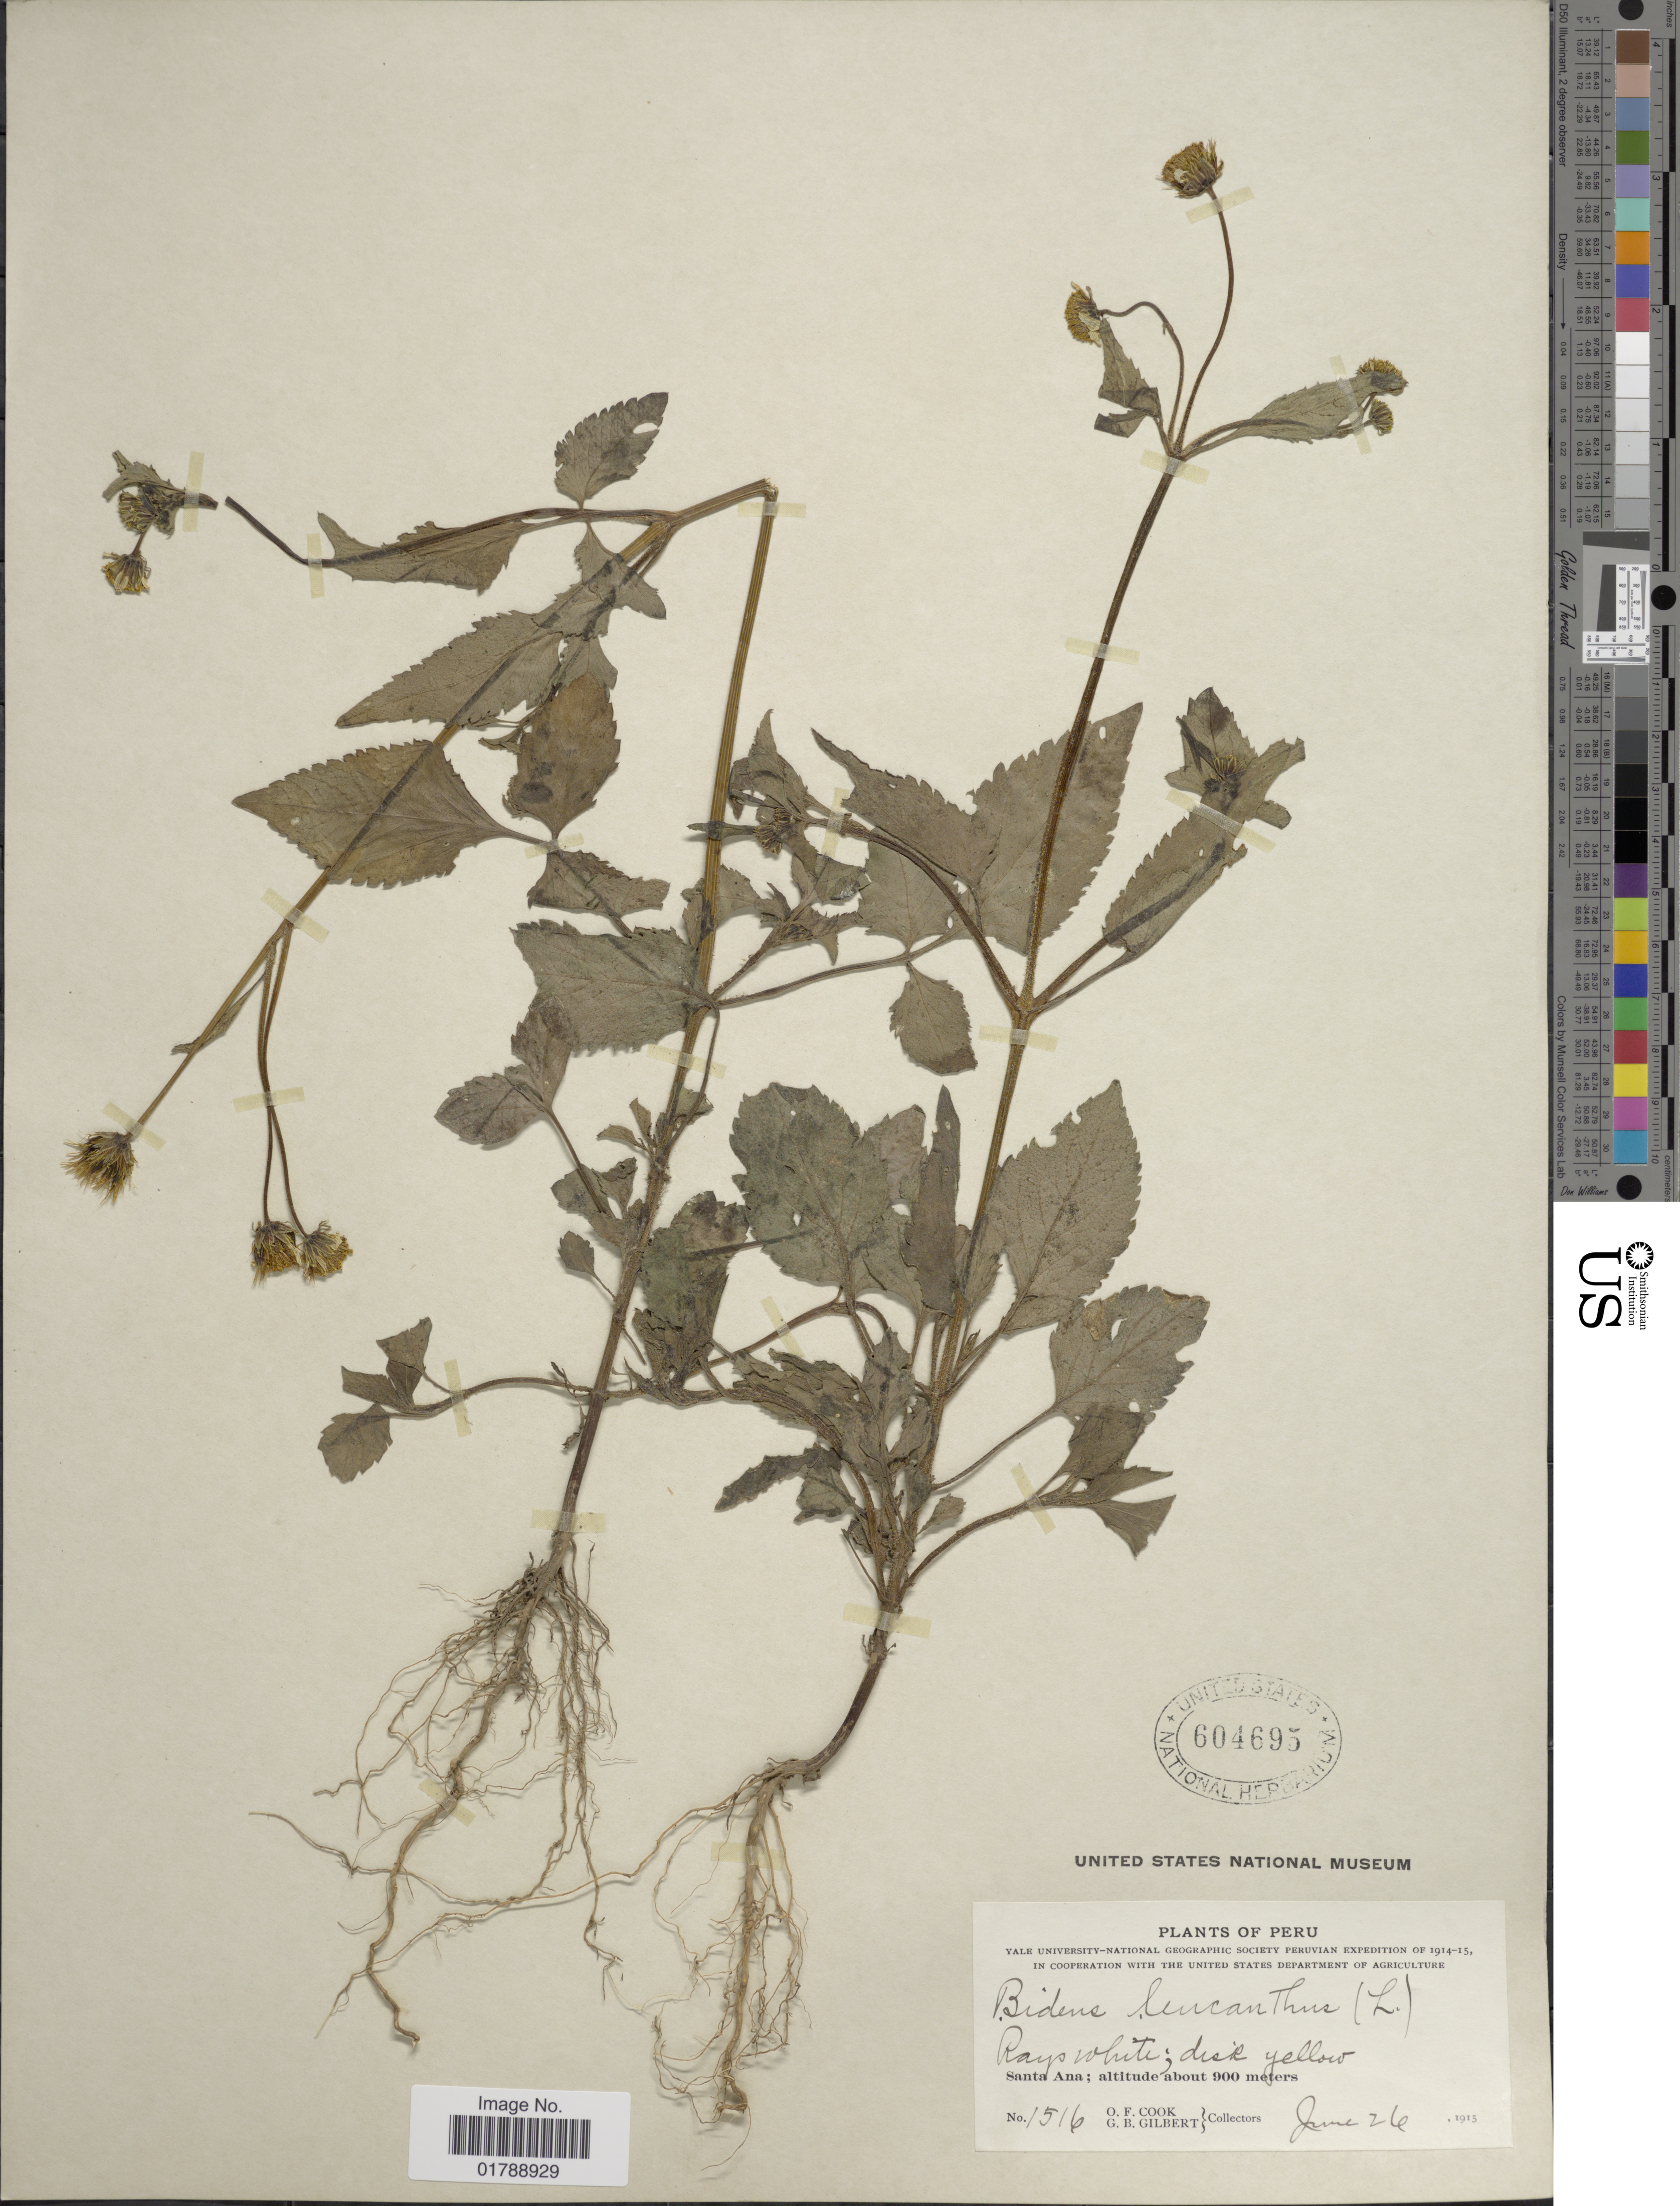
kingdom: Plantae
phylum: Tracheophyta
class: Magnoliopsida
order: Asterales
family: Asteraceae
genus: Bidens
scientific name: Bidens pilosa var. radiata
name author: (Sch. Bip.) J.A. Schmidt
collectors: O. F. Cook & G. B. Gilbert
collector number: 15116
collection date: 1915-06-26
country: Peru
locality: Santa Ana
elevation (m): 900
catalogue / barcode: US 604695